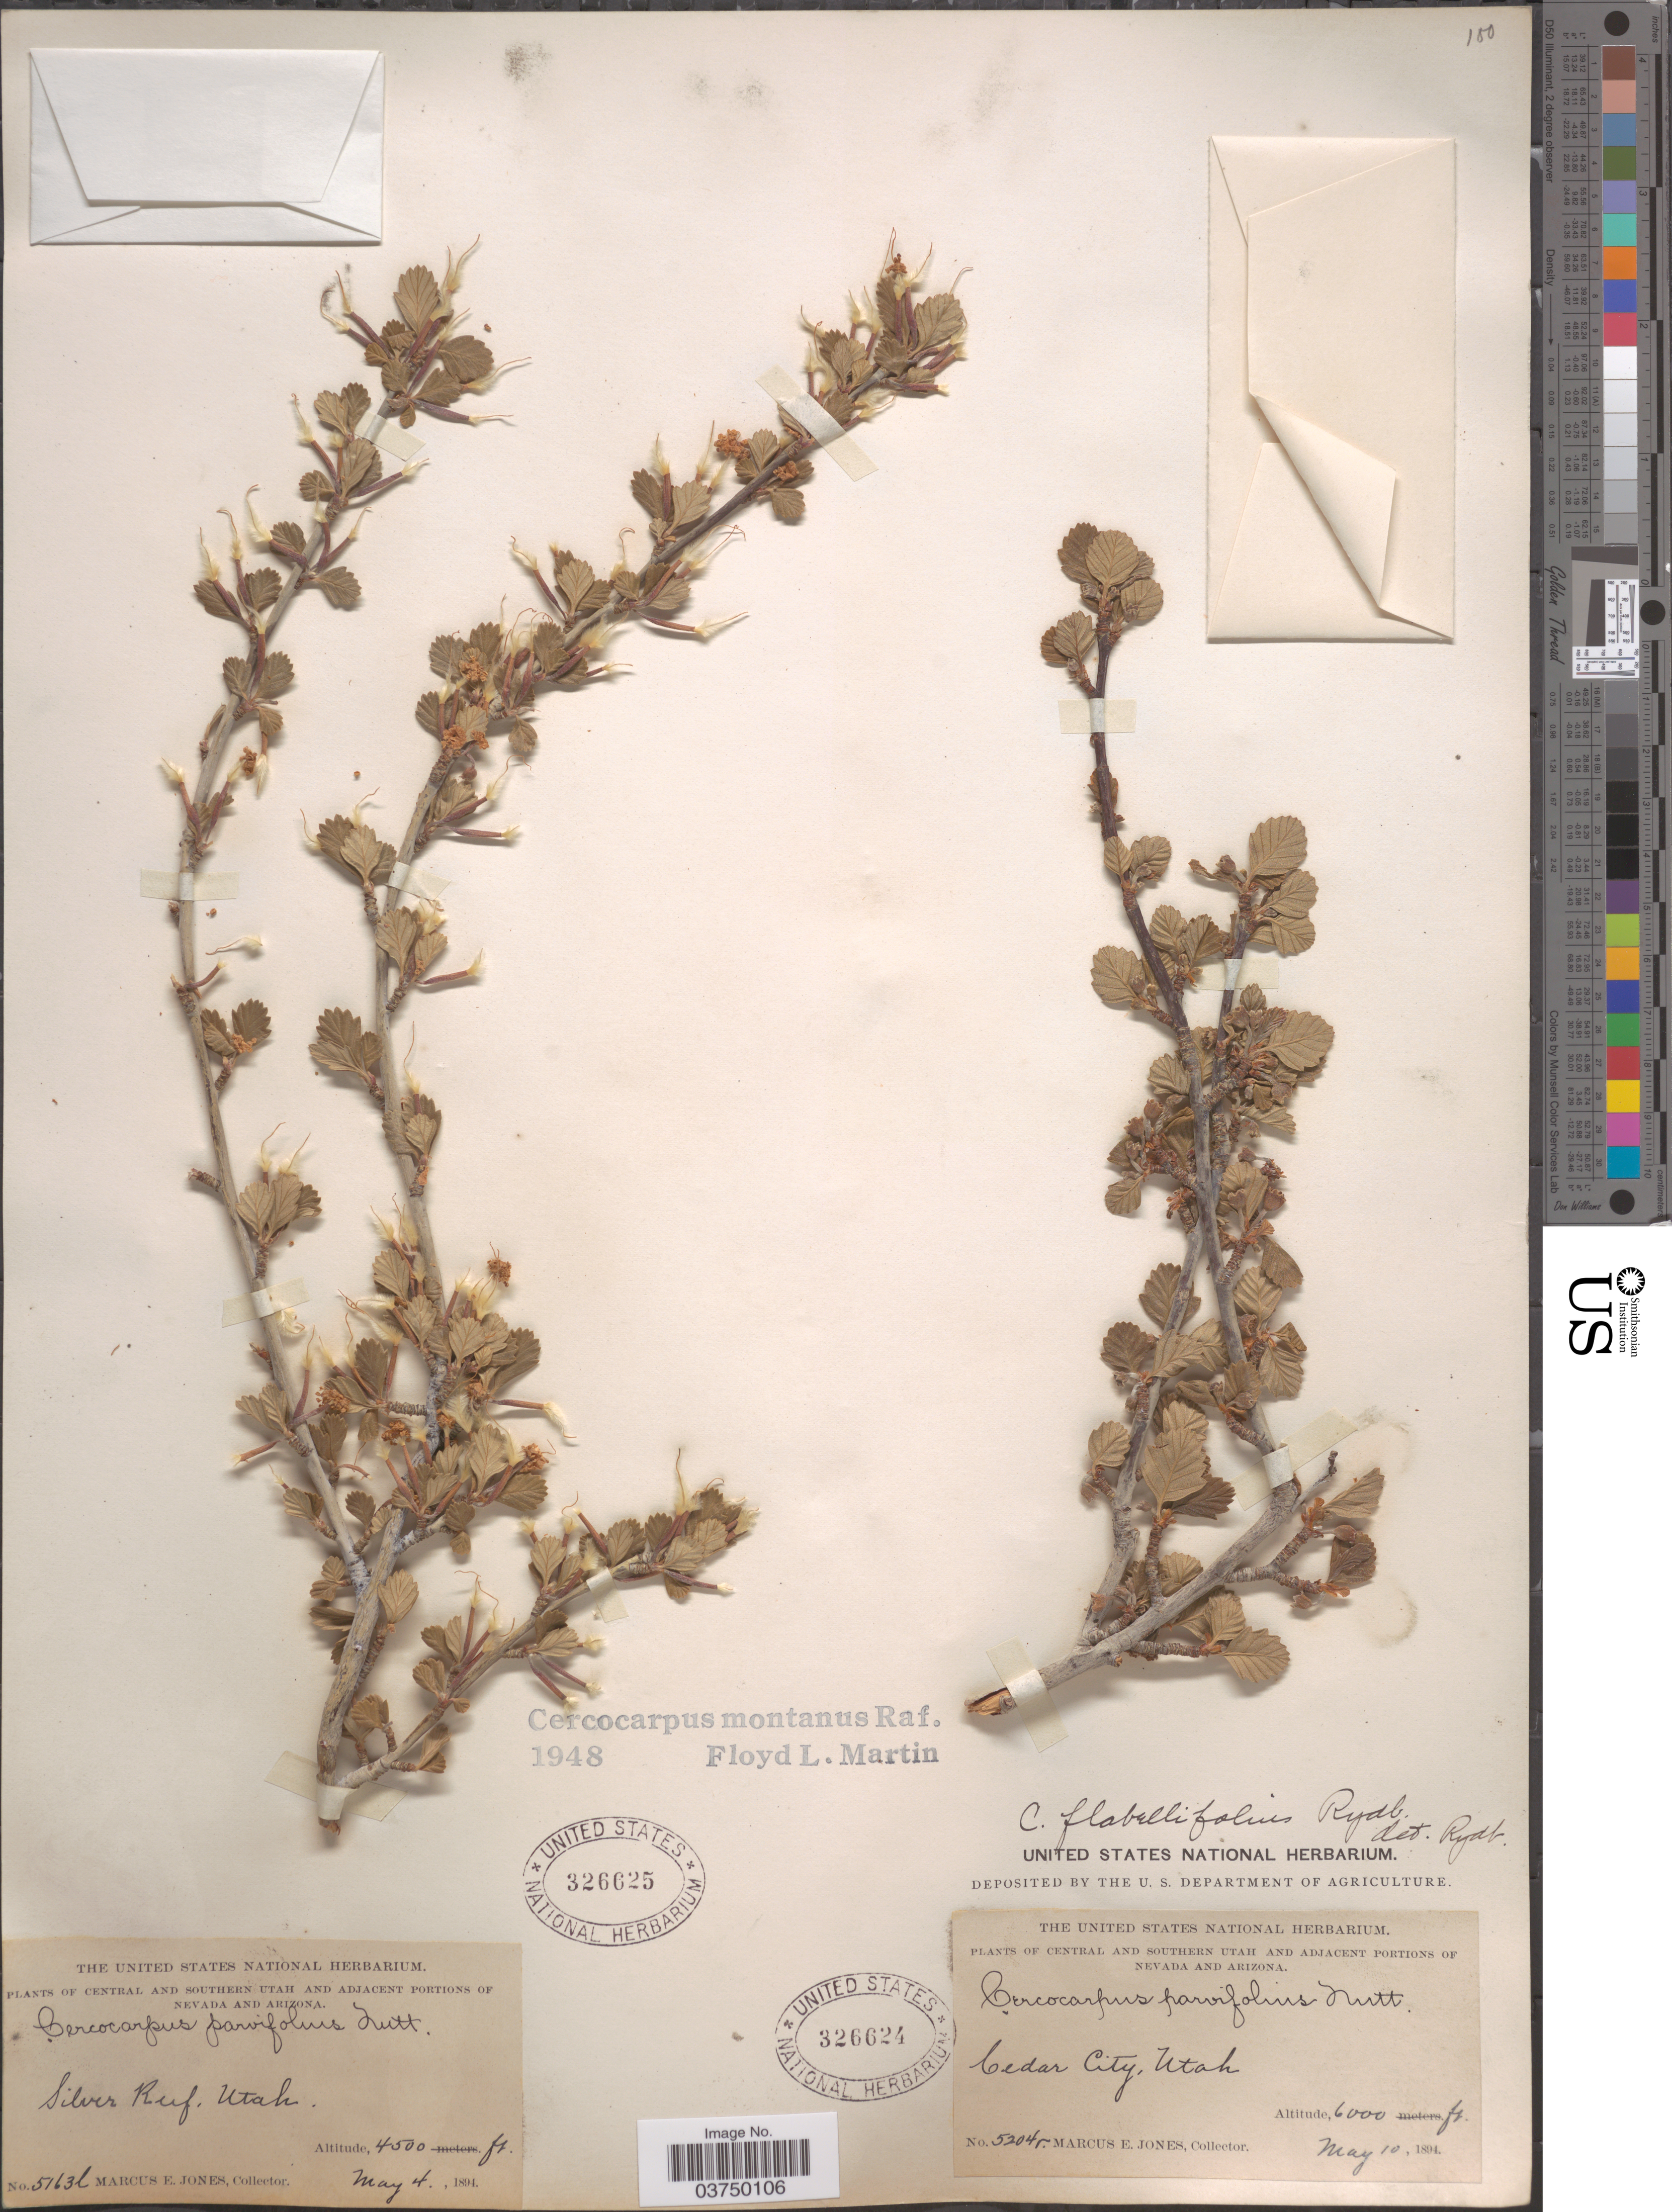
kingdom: Plantae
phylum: Tracheophyta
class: Magnoliopsida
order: Rosales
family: Rosaceae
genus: Cercocarpus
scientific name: Cercocarpus montanus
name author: Raf.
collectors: M. E. Jones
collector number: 5163l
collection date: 1894-05-04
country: United States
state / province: Utah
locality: Central and Southern Utah. Silver Reef.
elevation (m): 1372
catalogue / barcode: US 326625